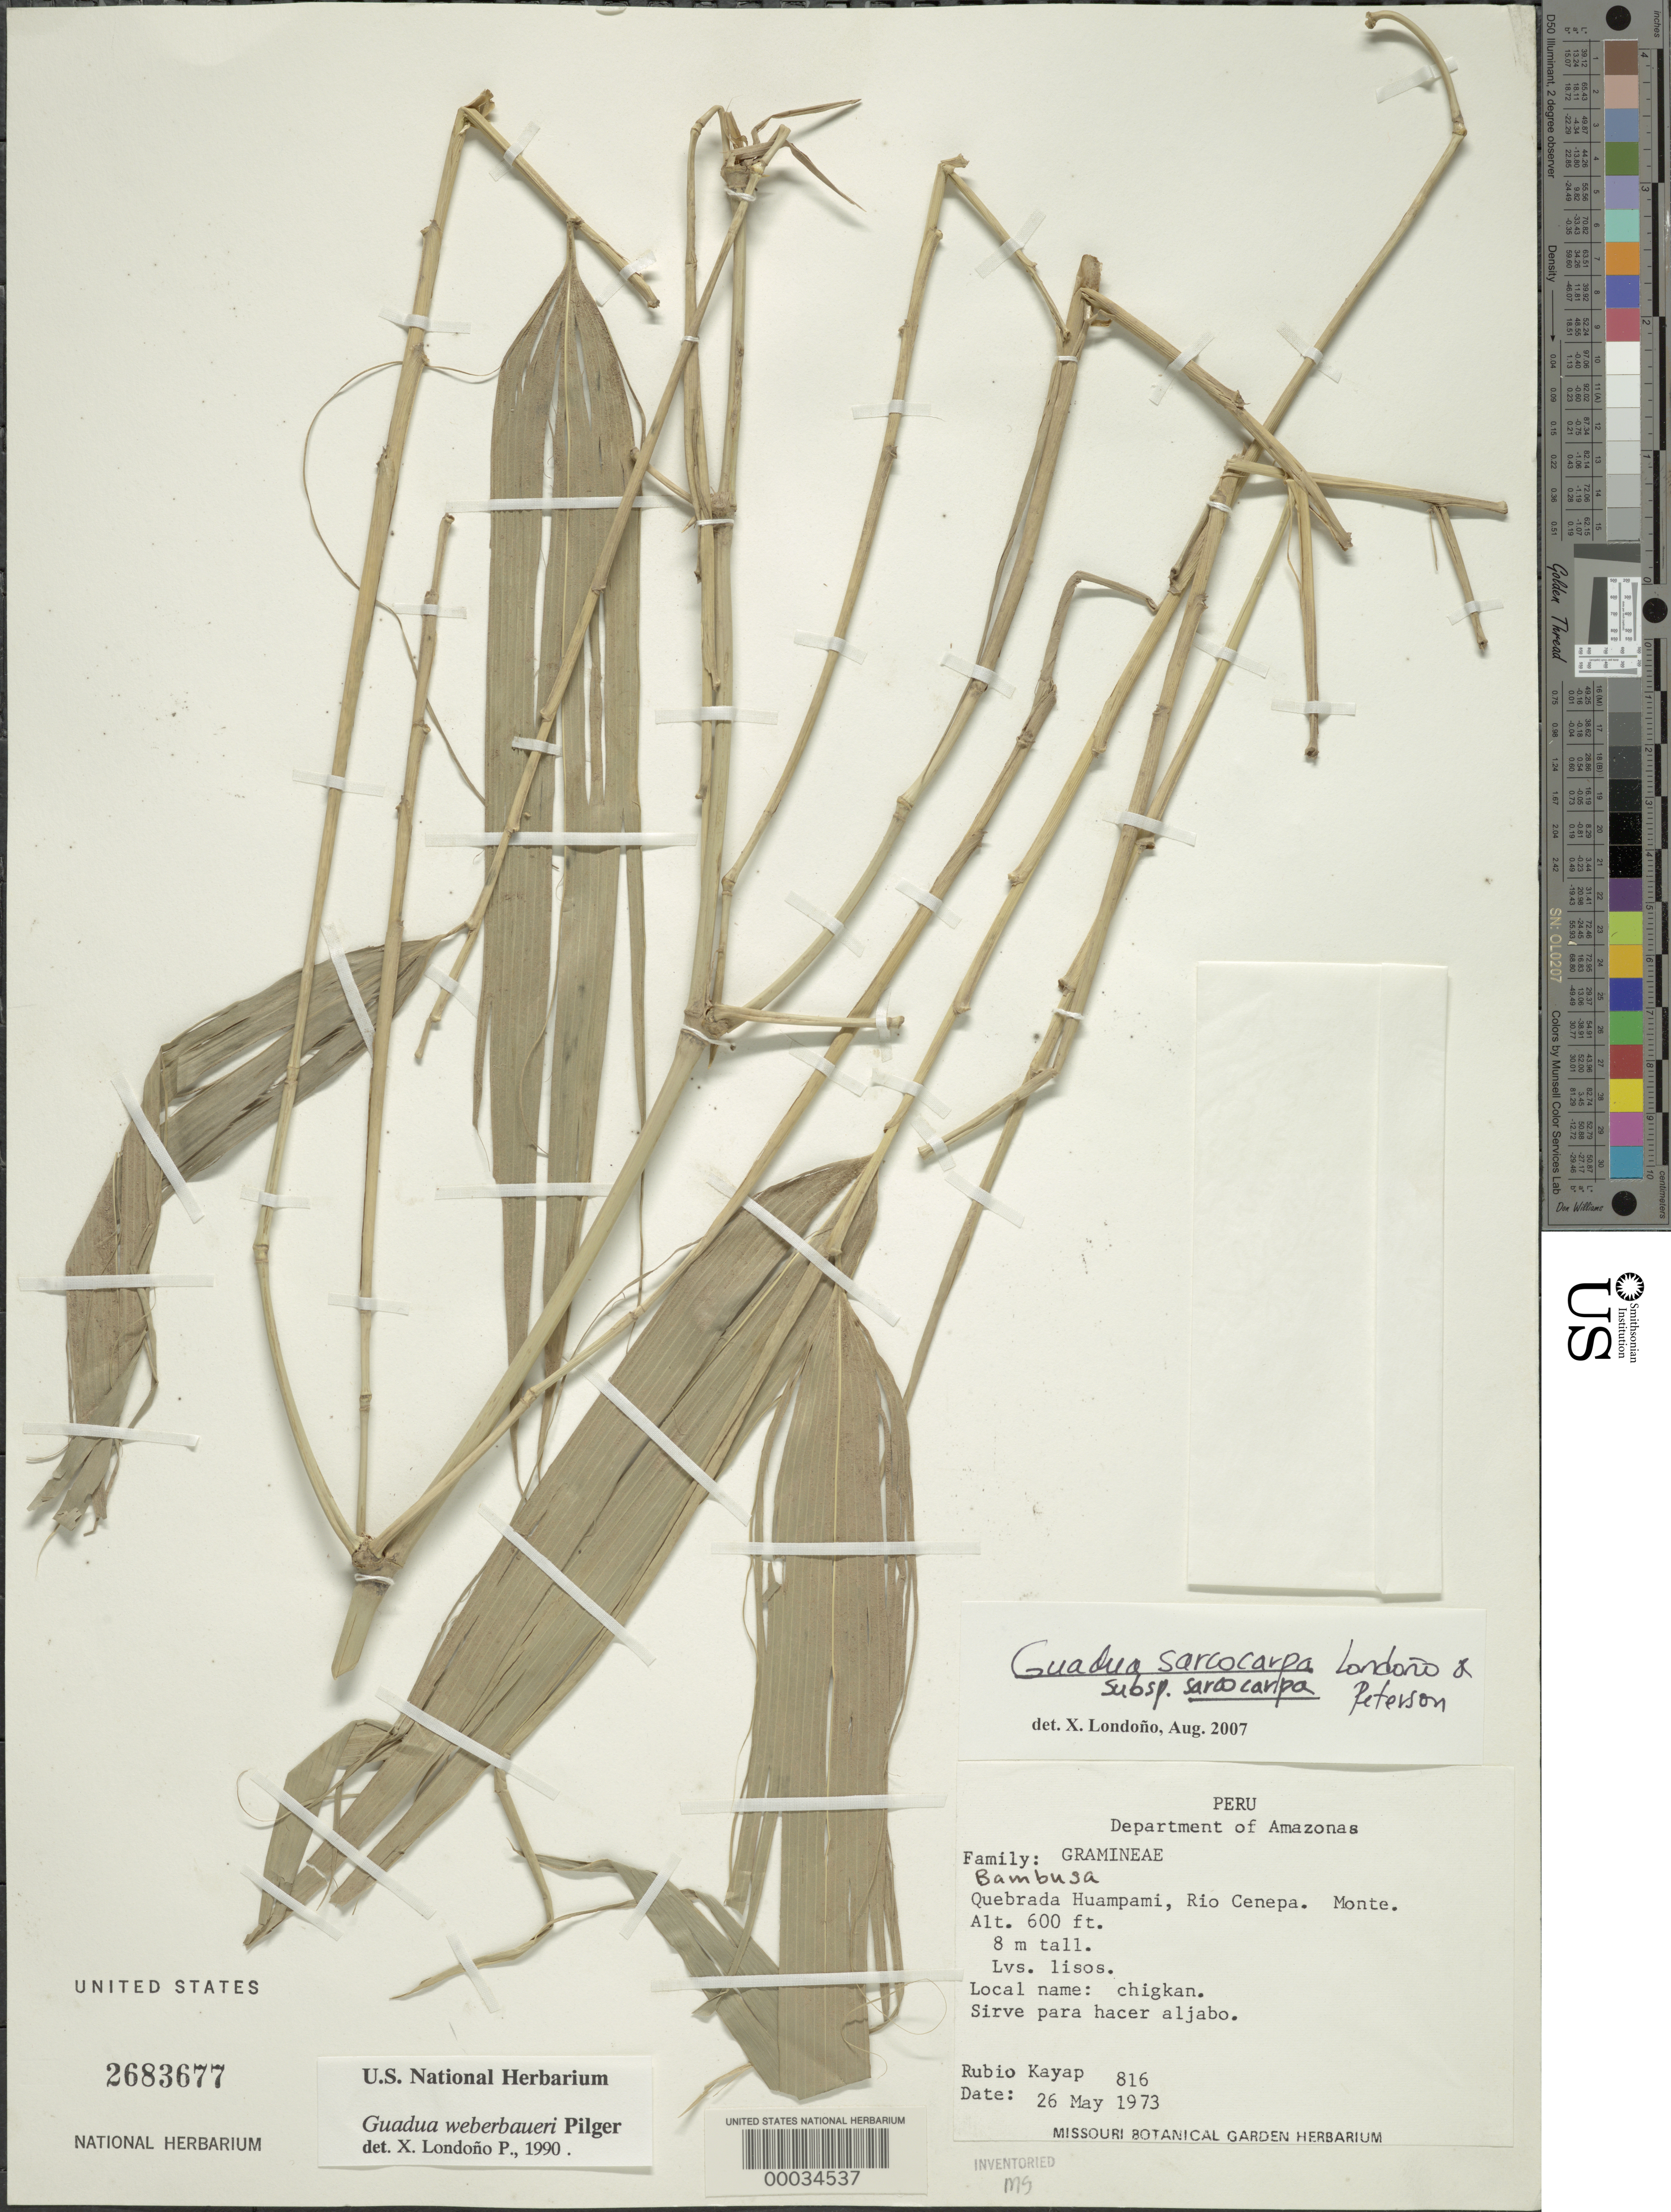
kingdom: Plantae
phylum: Tracheophyta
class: Liliopsida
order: Poales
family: Poaceae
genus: Guadua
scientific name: Guadua sarcocarpa subsp. sarcocarpa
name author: Londoño & P.M. Peterson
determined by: Londoño, X., (TULV), Jardin Botanico "Juan Maria Cespedes"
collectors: R. Kayap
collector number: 816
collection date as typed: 26 May 1973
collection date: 1973-05-26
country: Peru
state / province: Amazonas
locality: Quebrada Huampami, Río Cenepa, Monte [?]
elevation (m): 183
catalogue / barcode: US 2683677